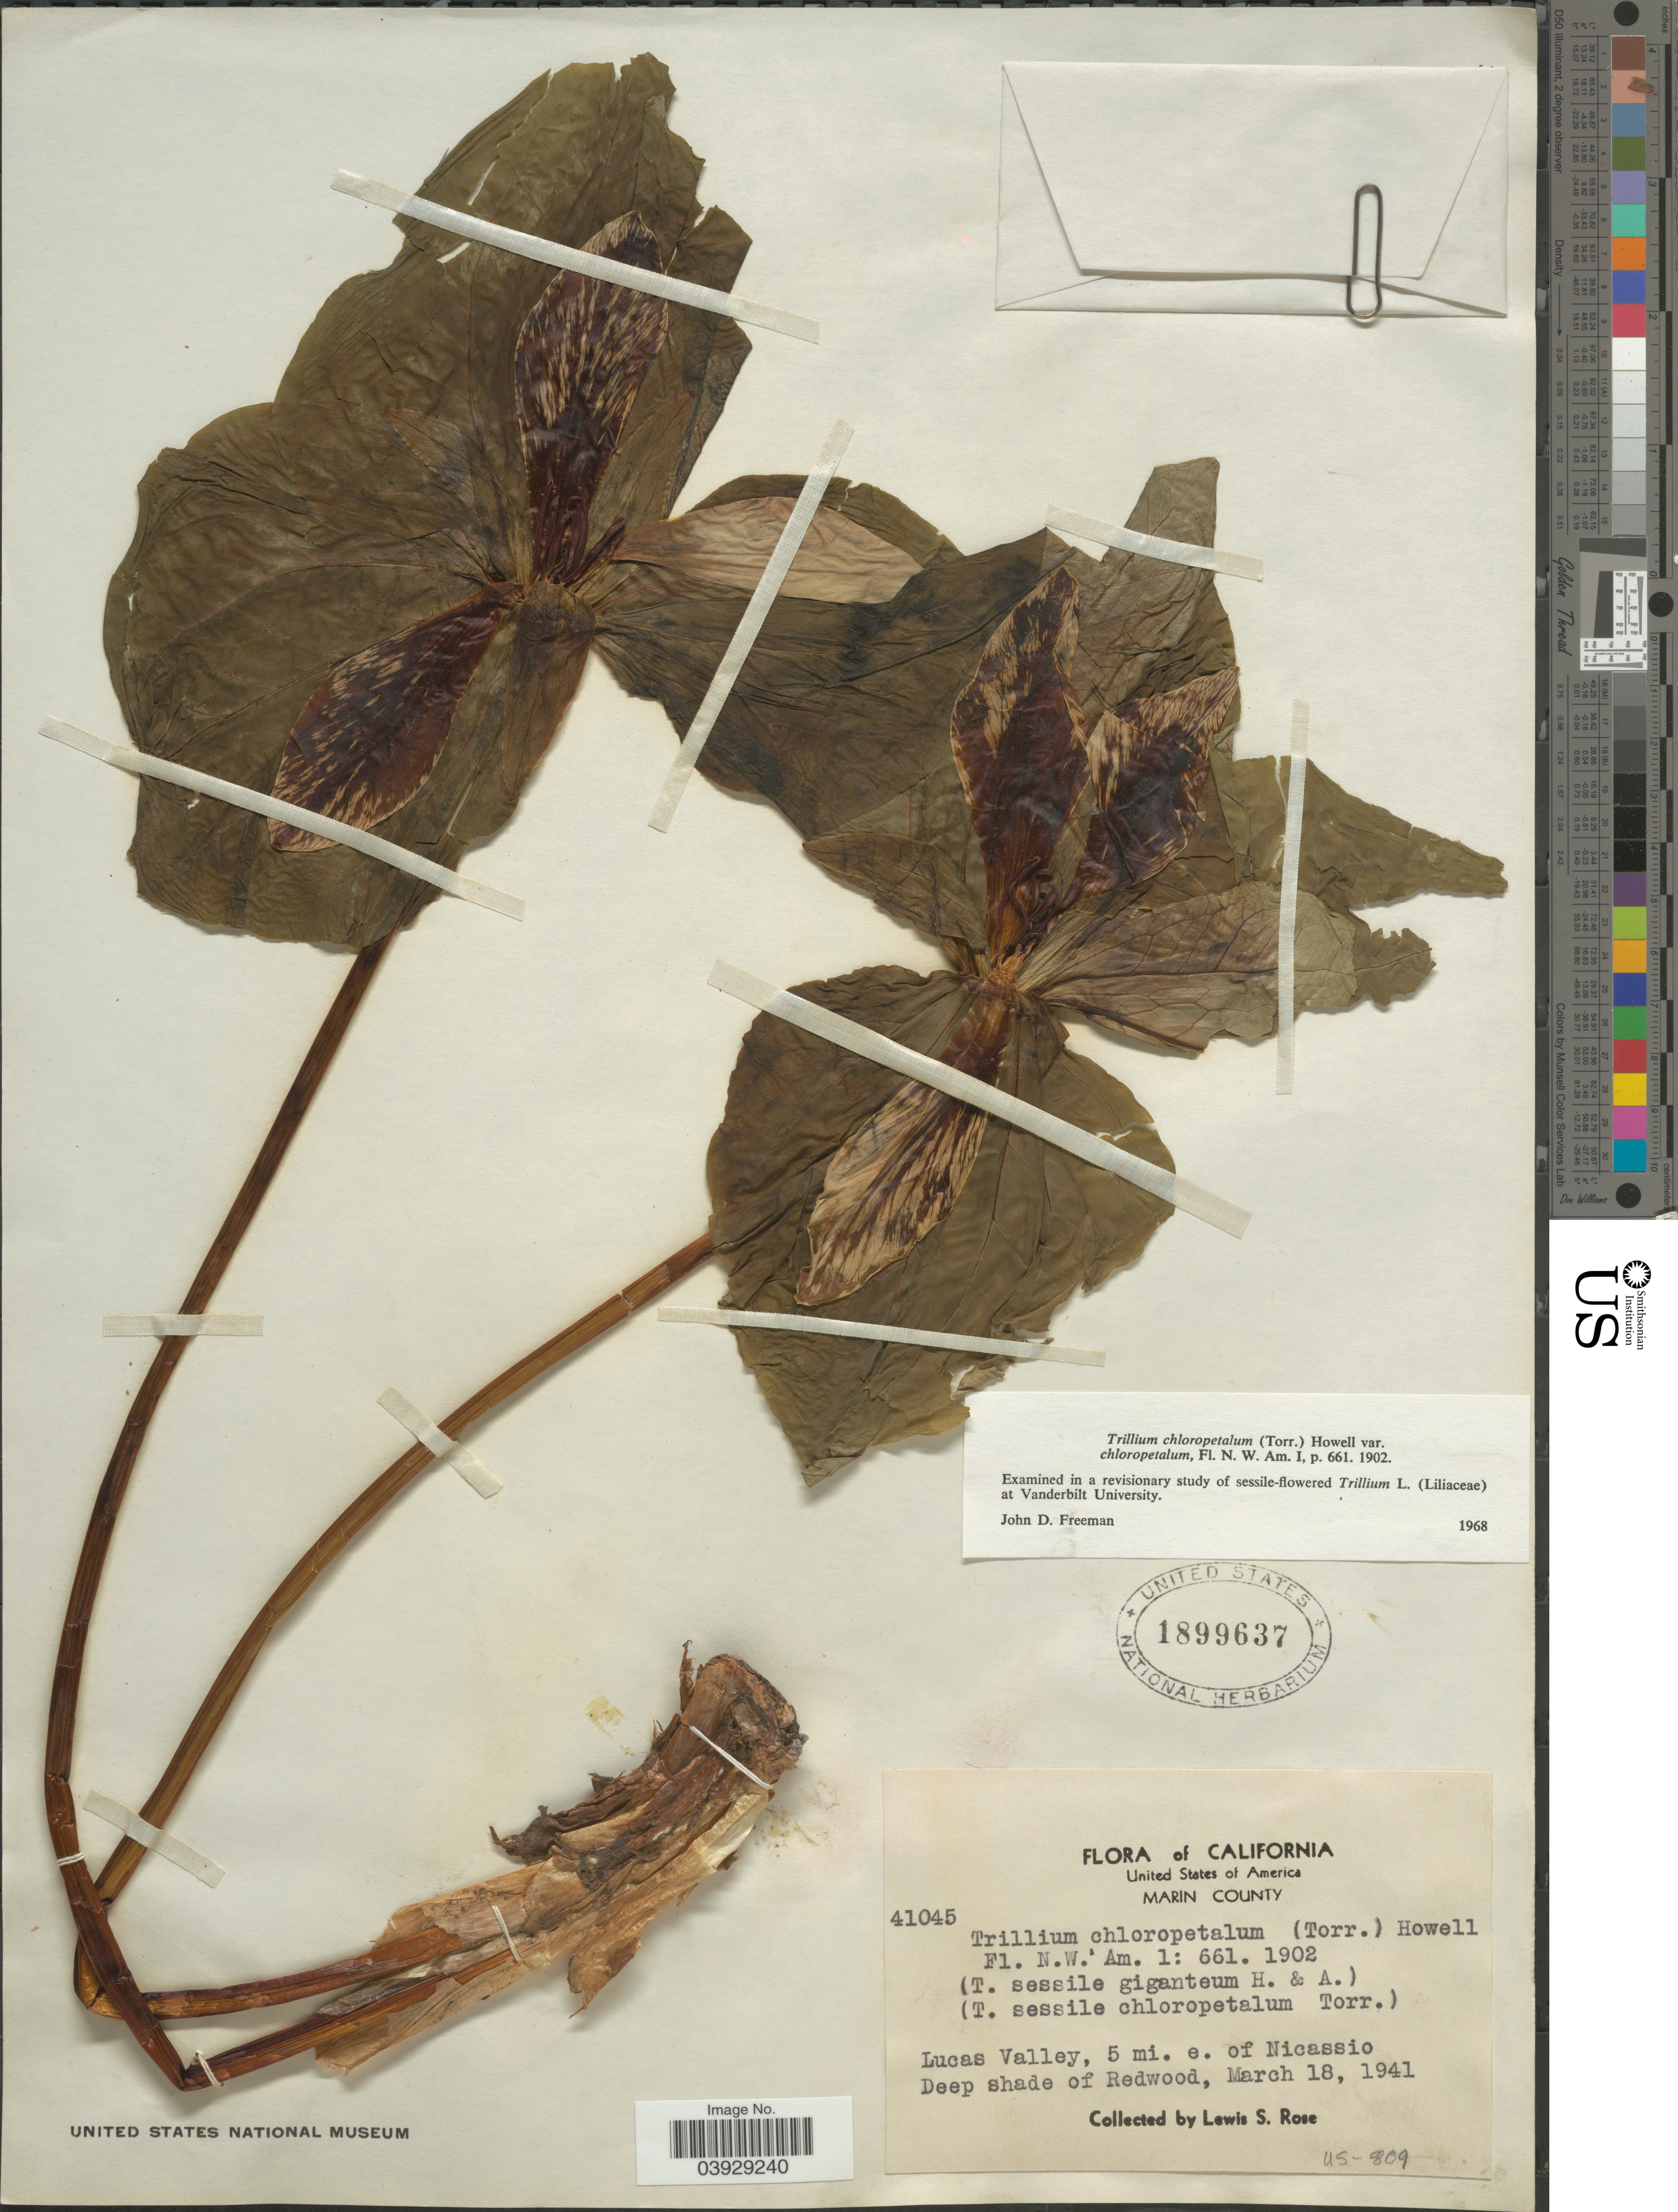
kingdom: Plantae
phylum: Tracheophyta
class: Liliopsida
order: Liliales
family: Melanthiaceae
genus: Trillium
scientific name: Trillium chloropetalum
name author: (Torr.) Howell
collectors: L. S. Rose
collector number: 41045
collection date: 1941-03-18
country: United States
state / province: California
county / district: Marin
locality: Marin County. Lucas Valley, 5 mi. e. of Nicassio. Deep shade of Redwood.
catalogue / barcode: US 1899637